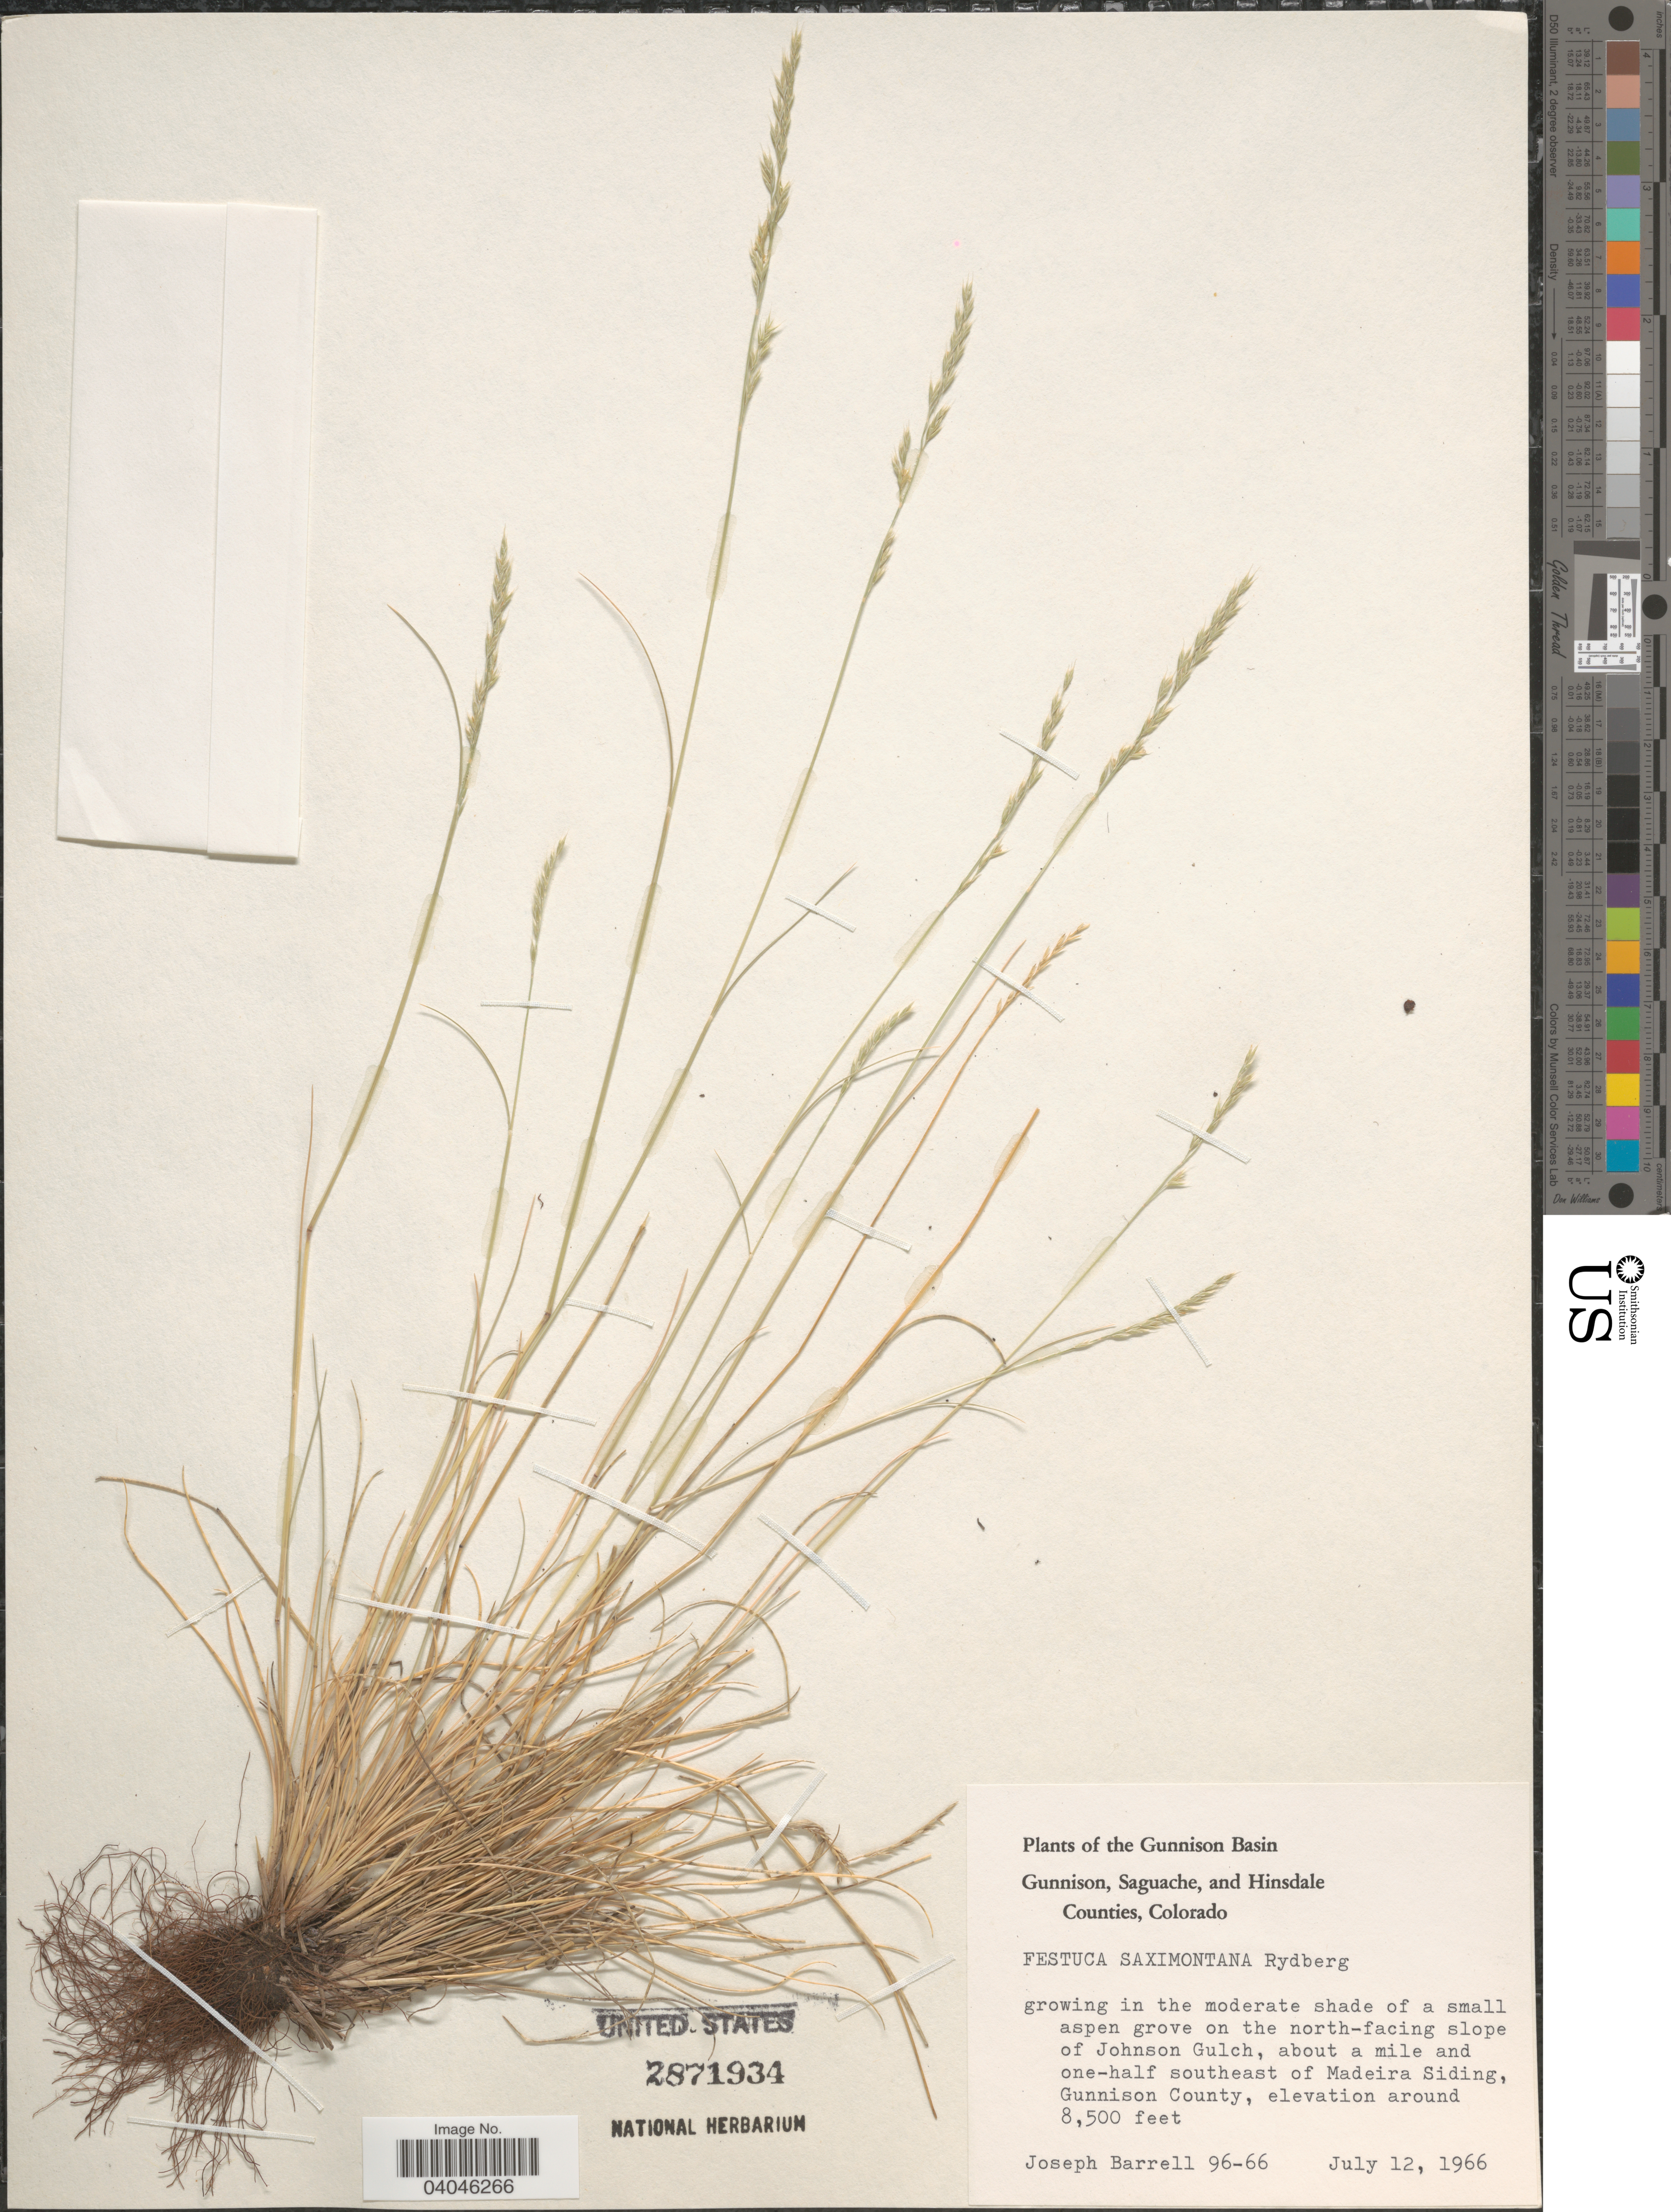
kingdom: Plantae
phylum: Tracheophyta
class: Liliopsida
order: Poales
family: Poaceae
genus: Festuca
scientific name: Festuca saximontana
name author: Rydb.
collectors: J. Barrell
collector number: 96-66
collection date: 1966-07-12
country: United States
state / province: Colorado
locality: The Gunnison Basin. On the north-facing slope of Johnson Gulch, about a mile and one-half southeast of Madeira Siding, Gunnison County.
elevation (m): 2591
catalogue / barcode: US 2871934